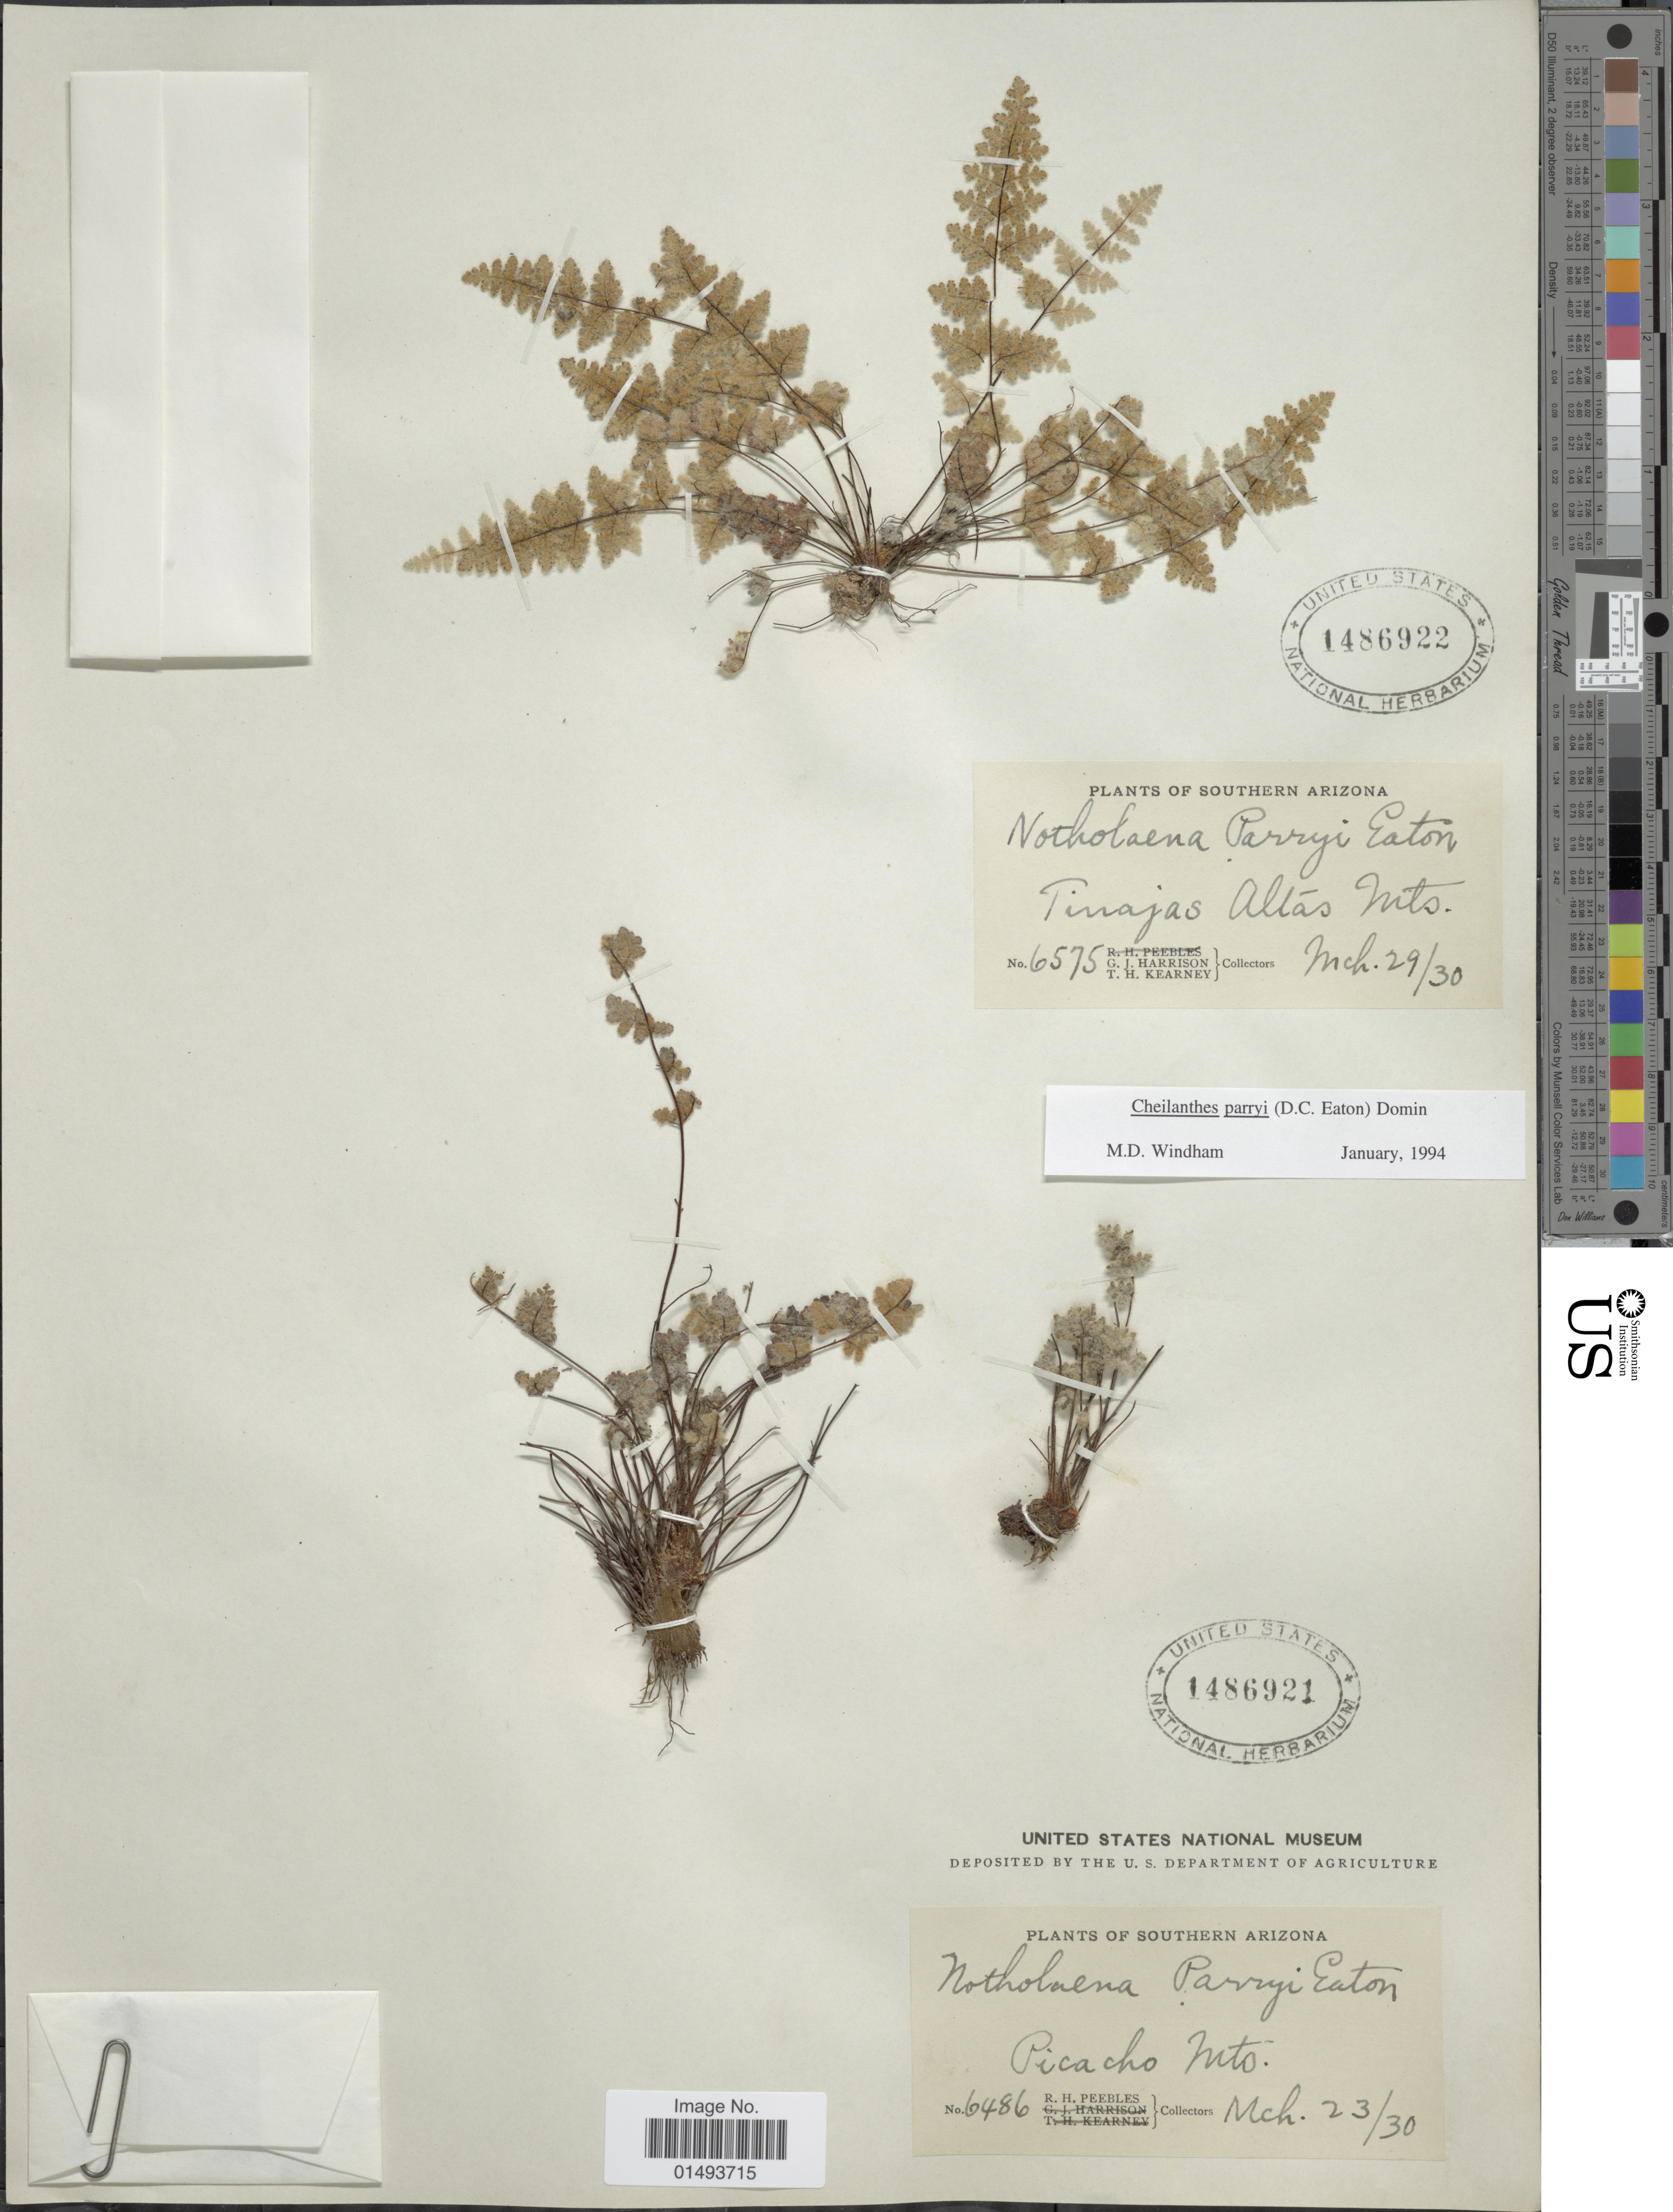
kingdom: Plantae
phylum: Tracheophyta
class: Polypodiopsida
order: Polypodiales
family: Pteridaceae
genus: Myriopteris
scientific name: Myriopteris parryi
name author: (D.C. Eaton) Grusz & Windham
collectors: R. H. Peebles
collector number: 6486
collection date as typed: Transcribed d/m/y: 23/3/30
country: United States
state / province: Arizona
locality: Plants of Southern Arizona, Picacho Mts.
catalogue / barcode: US 1486921-2